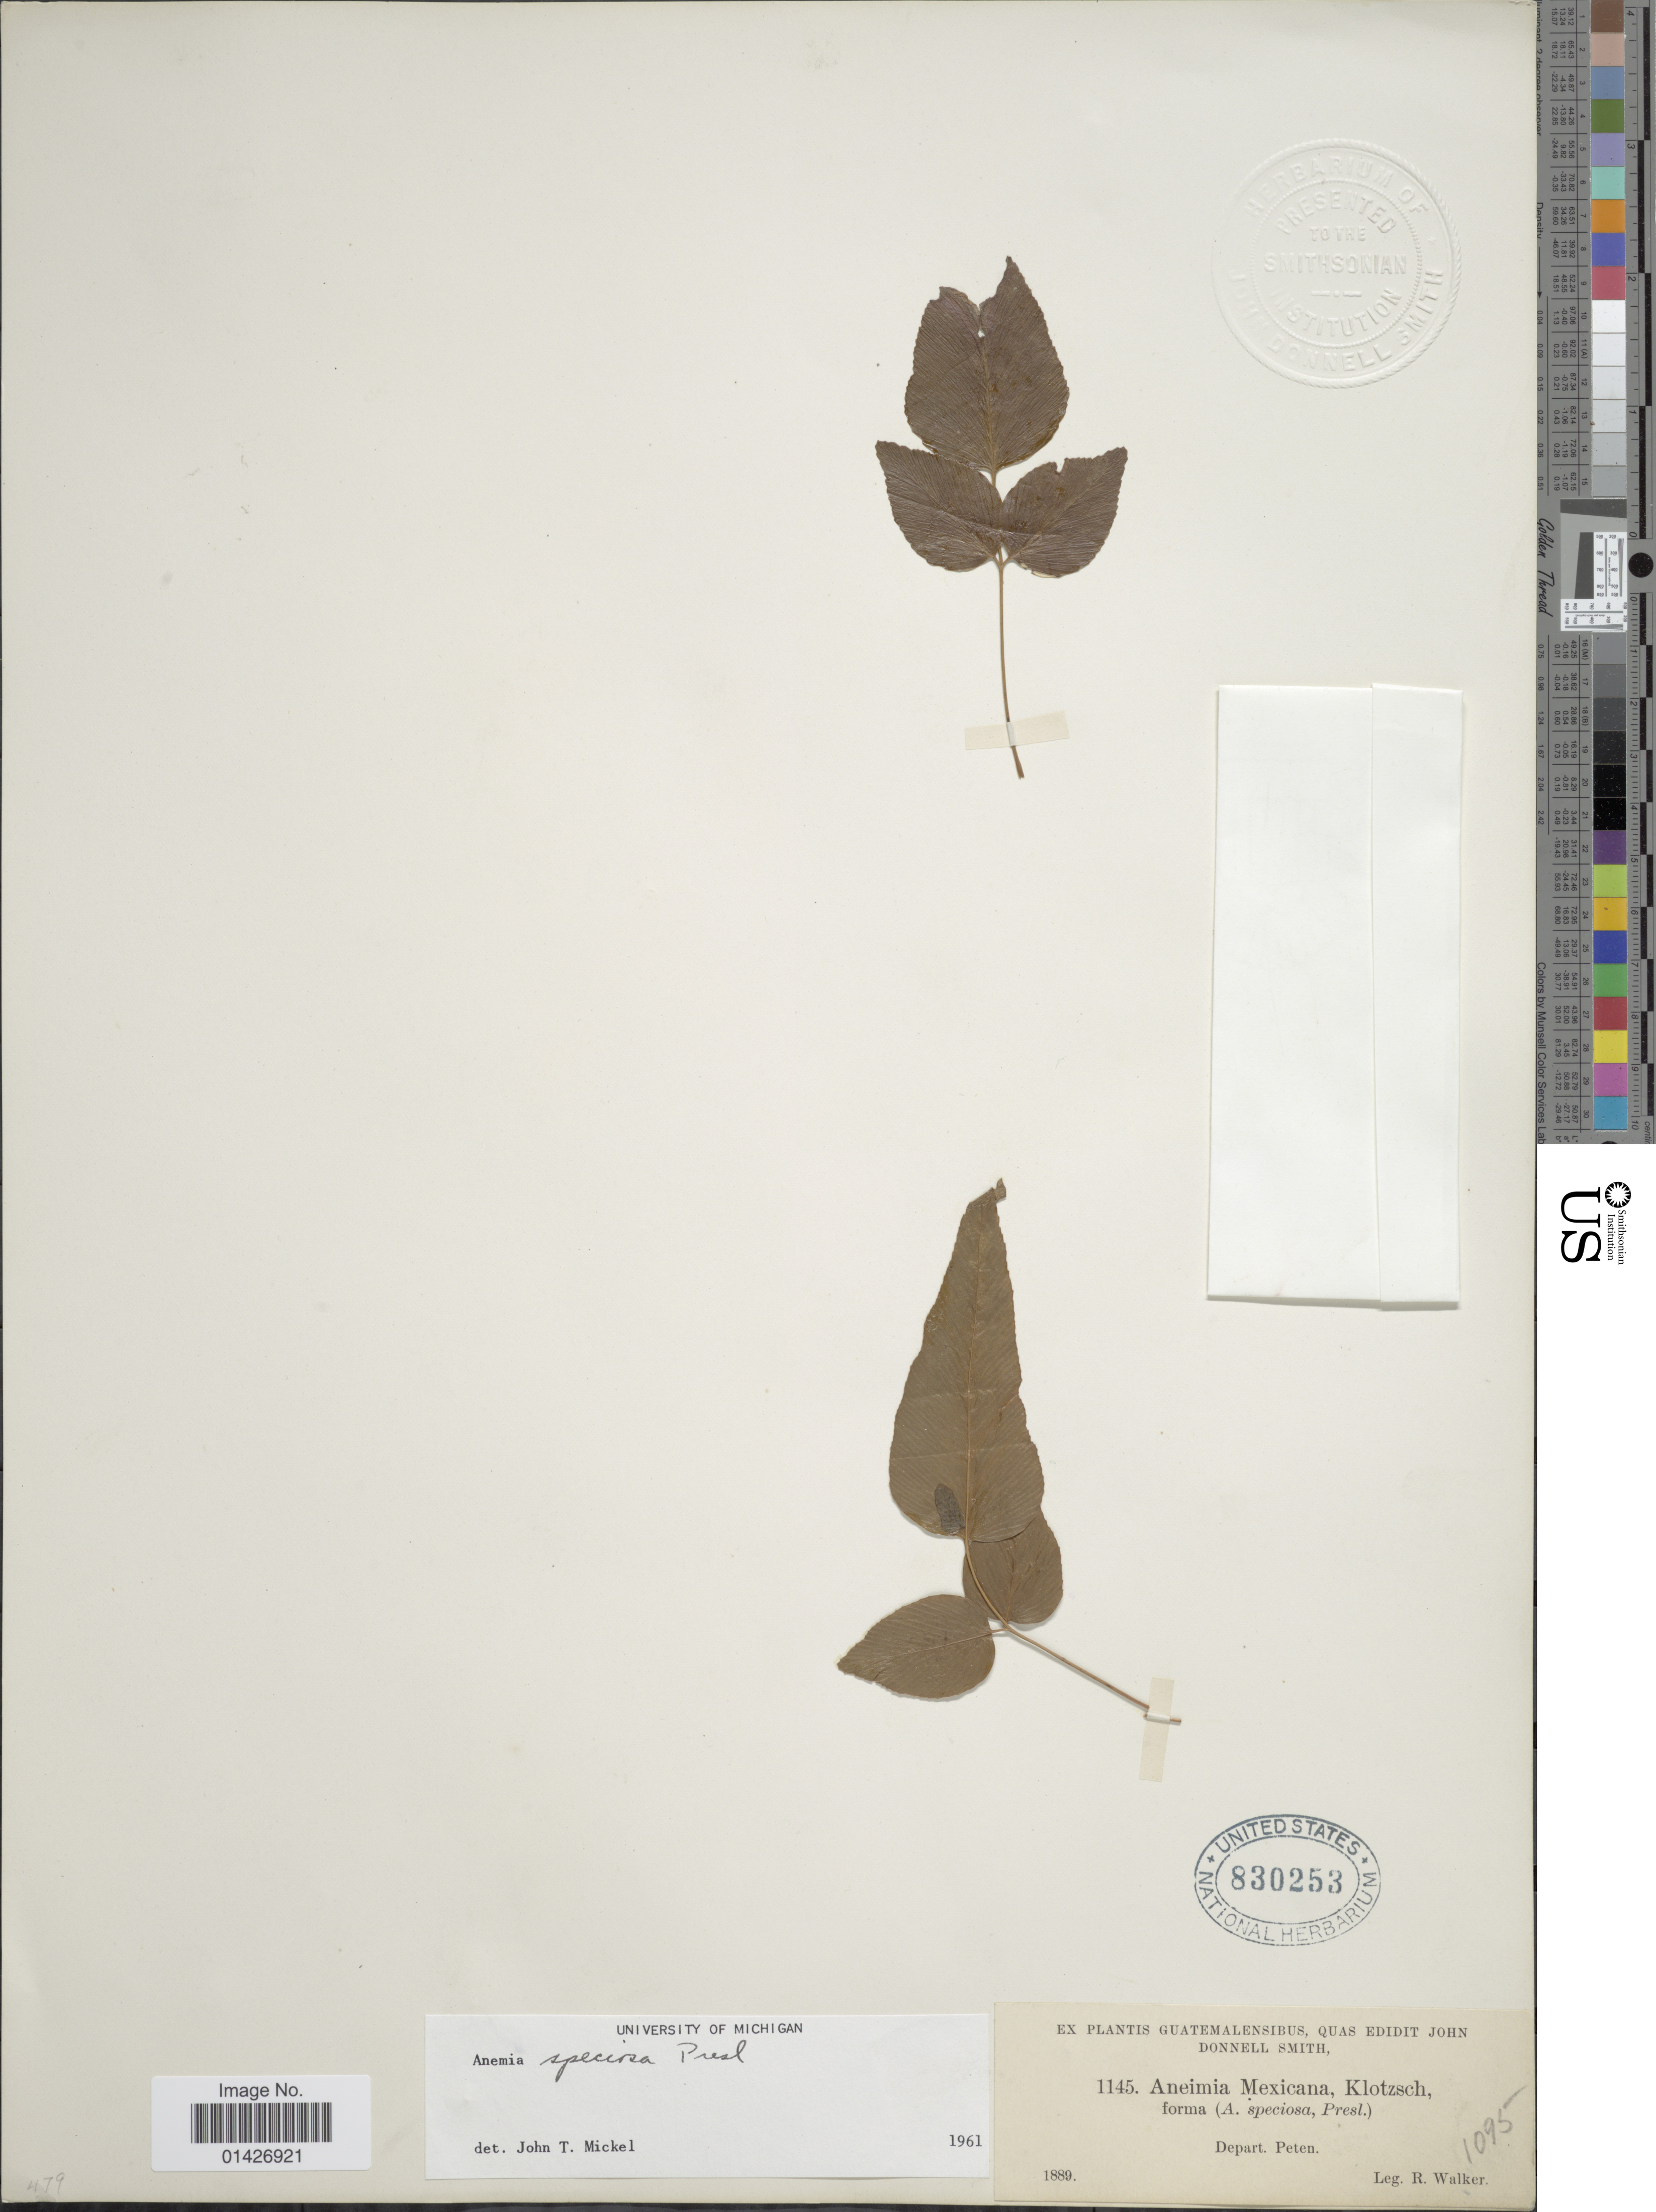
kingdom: Plantae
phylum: Tracheophyta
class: Polypodiopsida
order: Schizaeales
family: Anemiaceae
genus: Anemia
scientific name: Anemia speciosa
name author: C. Presl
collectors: R. Walker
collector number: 1145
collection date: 1889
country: Guatemala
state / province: El Petén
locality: Depart Peten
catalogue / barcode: US 830253